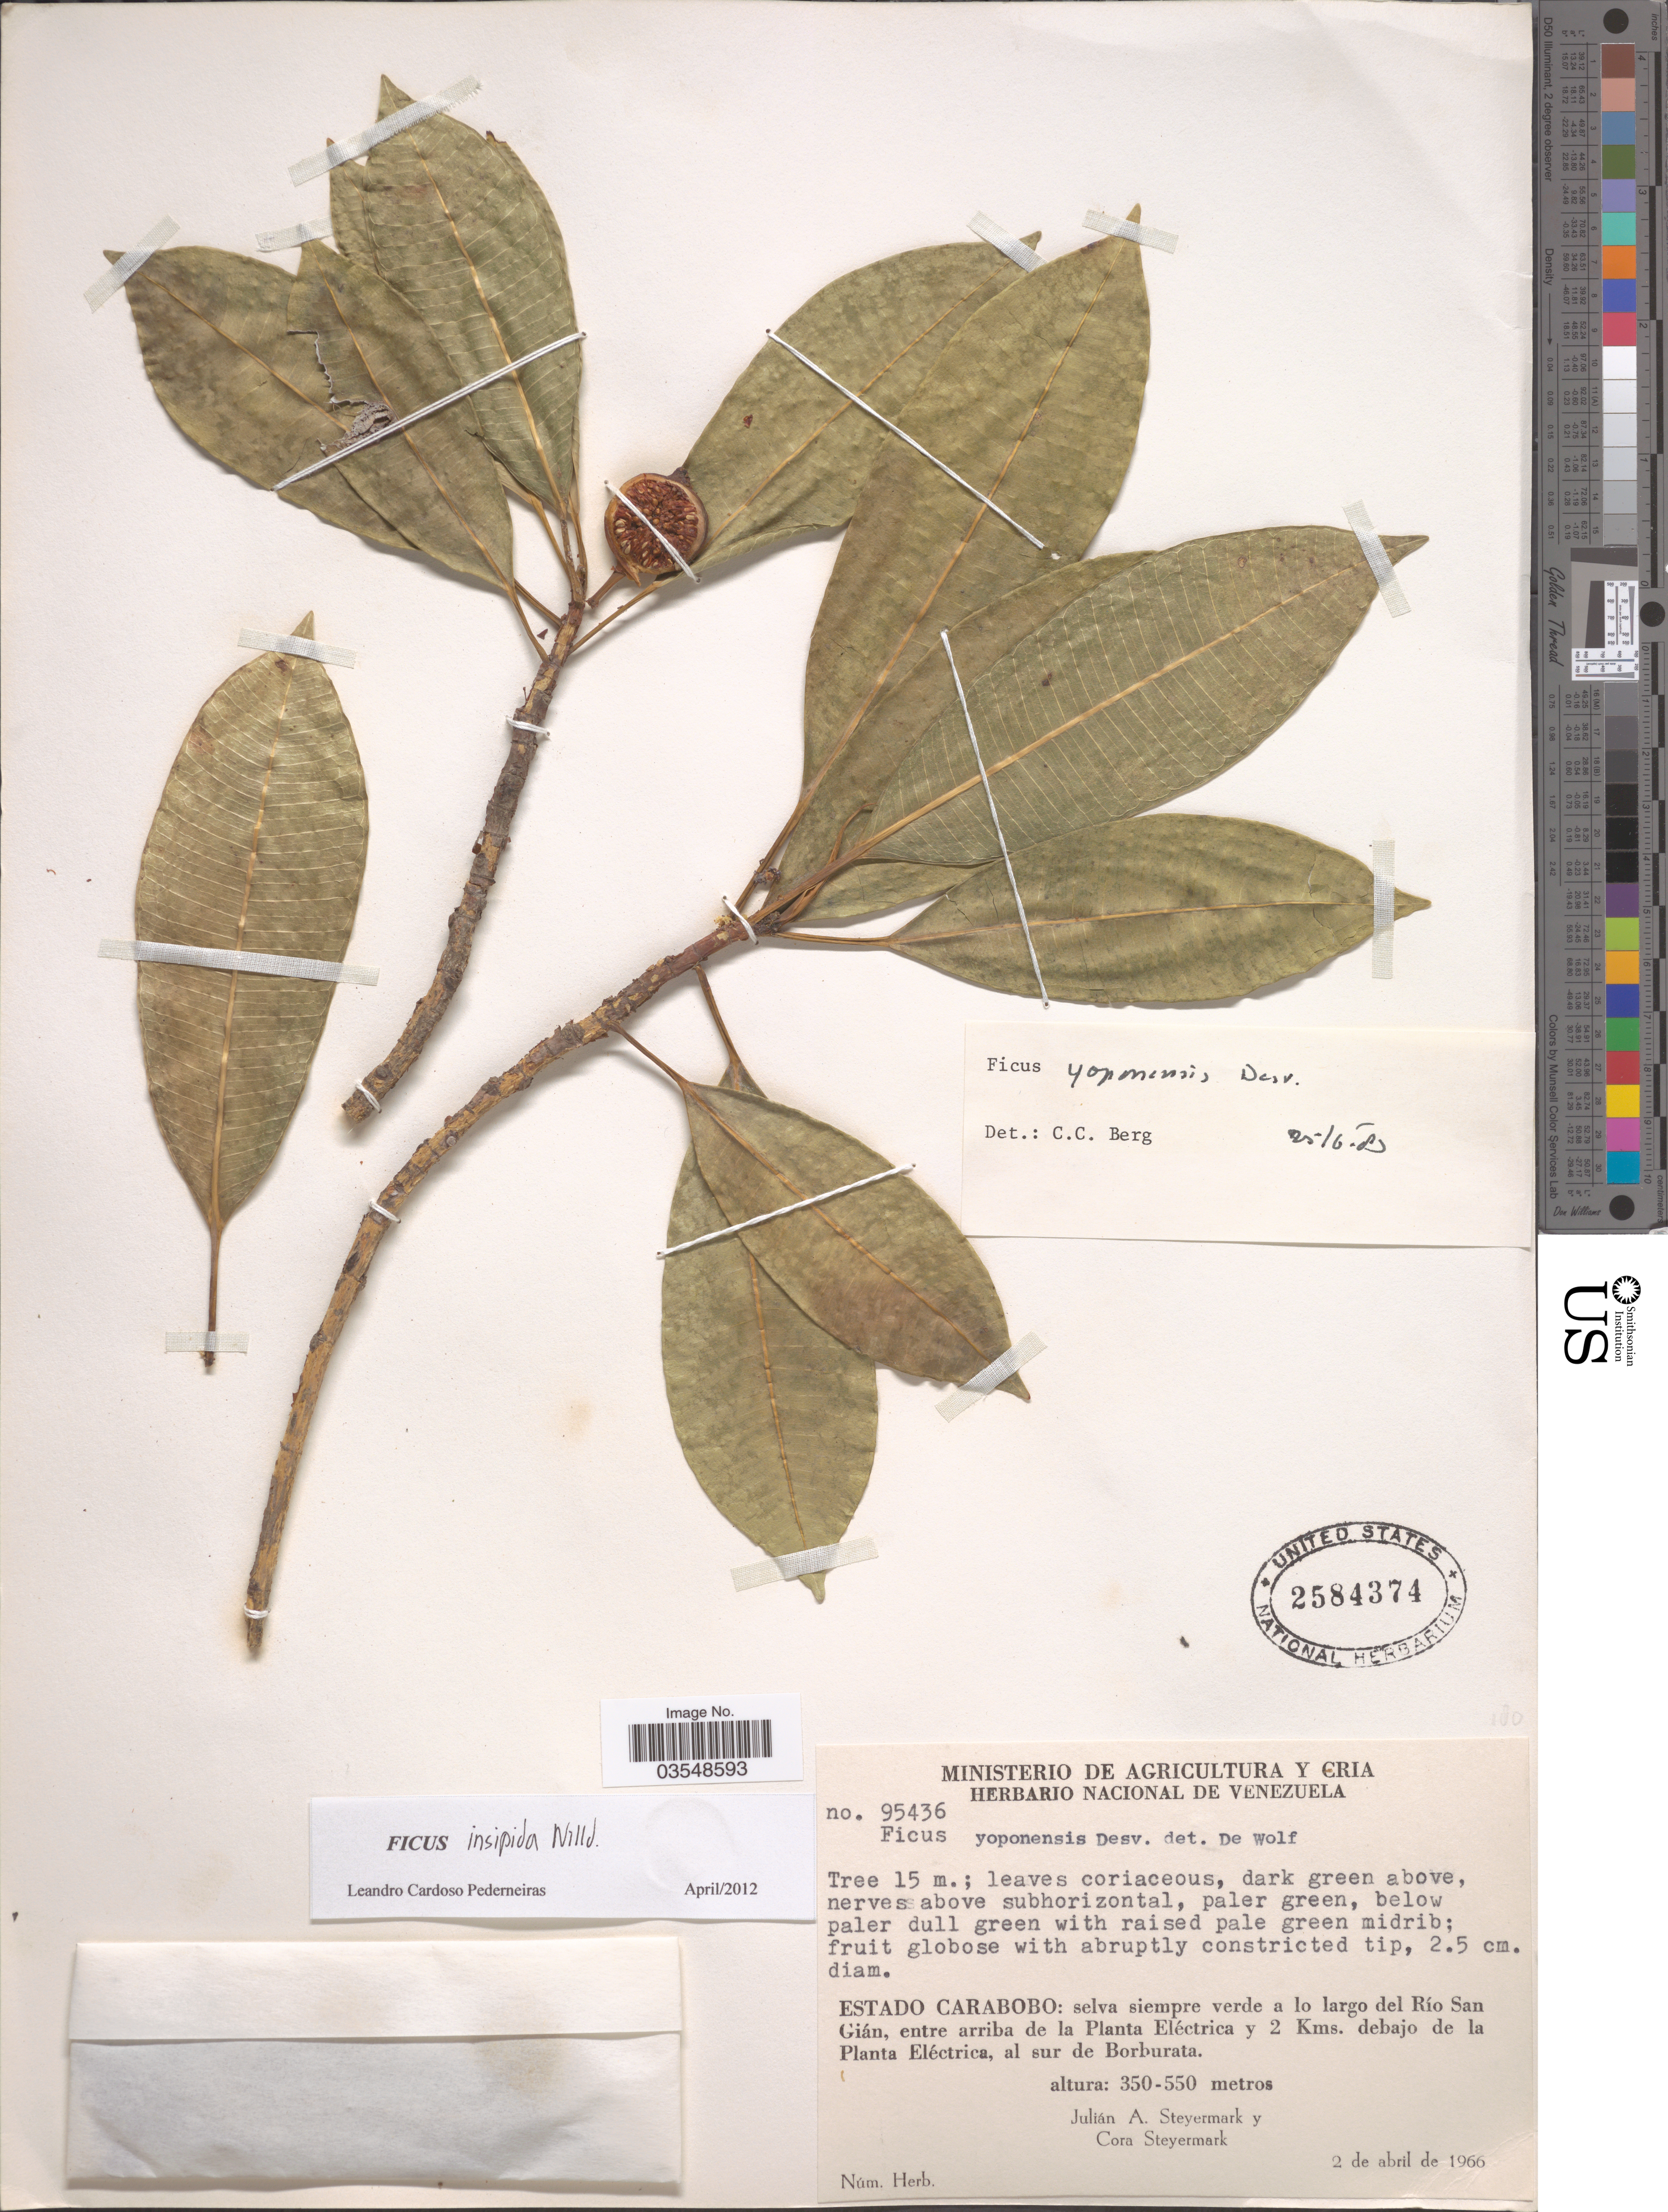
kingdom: Plantae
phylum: Tracheophyta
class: Magnoliopsida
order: Rosales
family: Moraceae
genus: Ficus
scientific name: Ficus insipida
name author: Willd.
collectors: J. Steyermark & C. Steyermark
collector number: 95436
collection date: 1966-04-02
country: Venezuela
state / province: Carabobo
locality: Selva siempre verde al lo largo del Río San Gián, entre arriba de la Planta Eléctrica y 2 Kms. debajo de la Planta Eléctrica, al sur de Borburata.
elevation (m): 350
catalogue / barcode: US 2584374